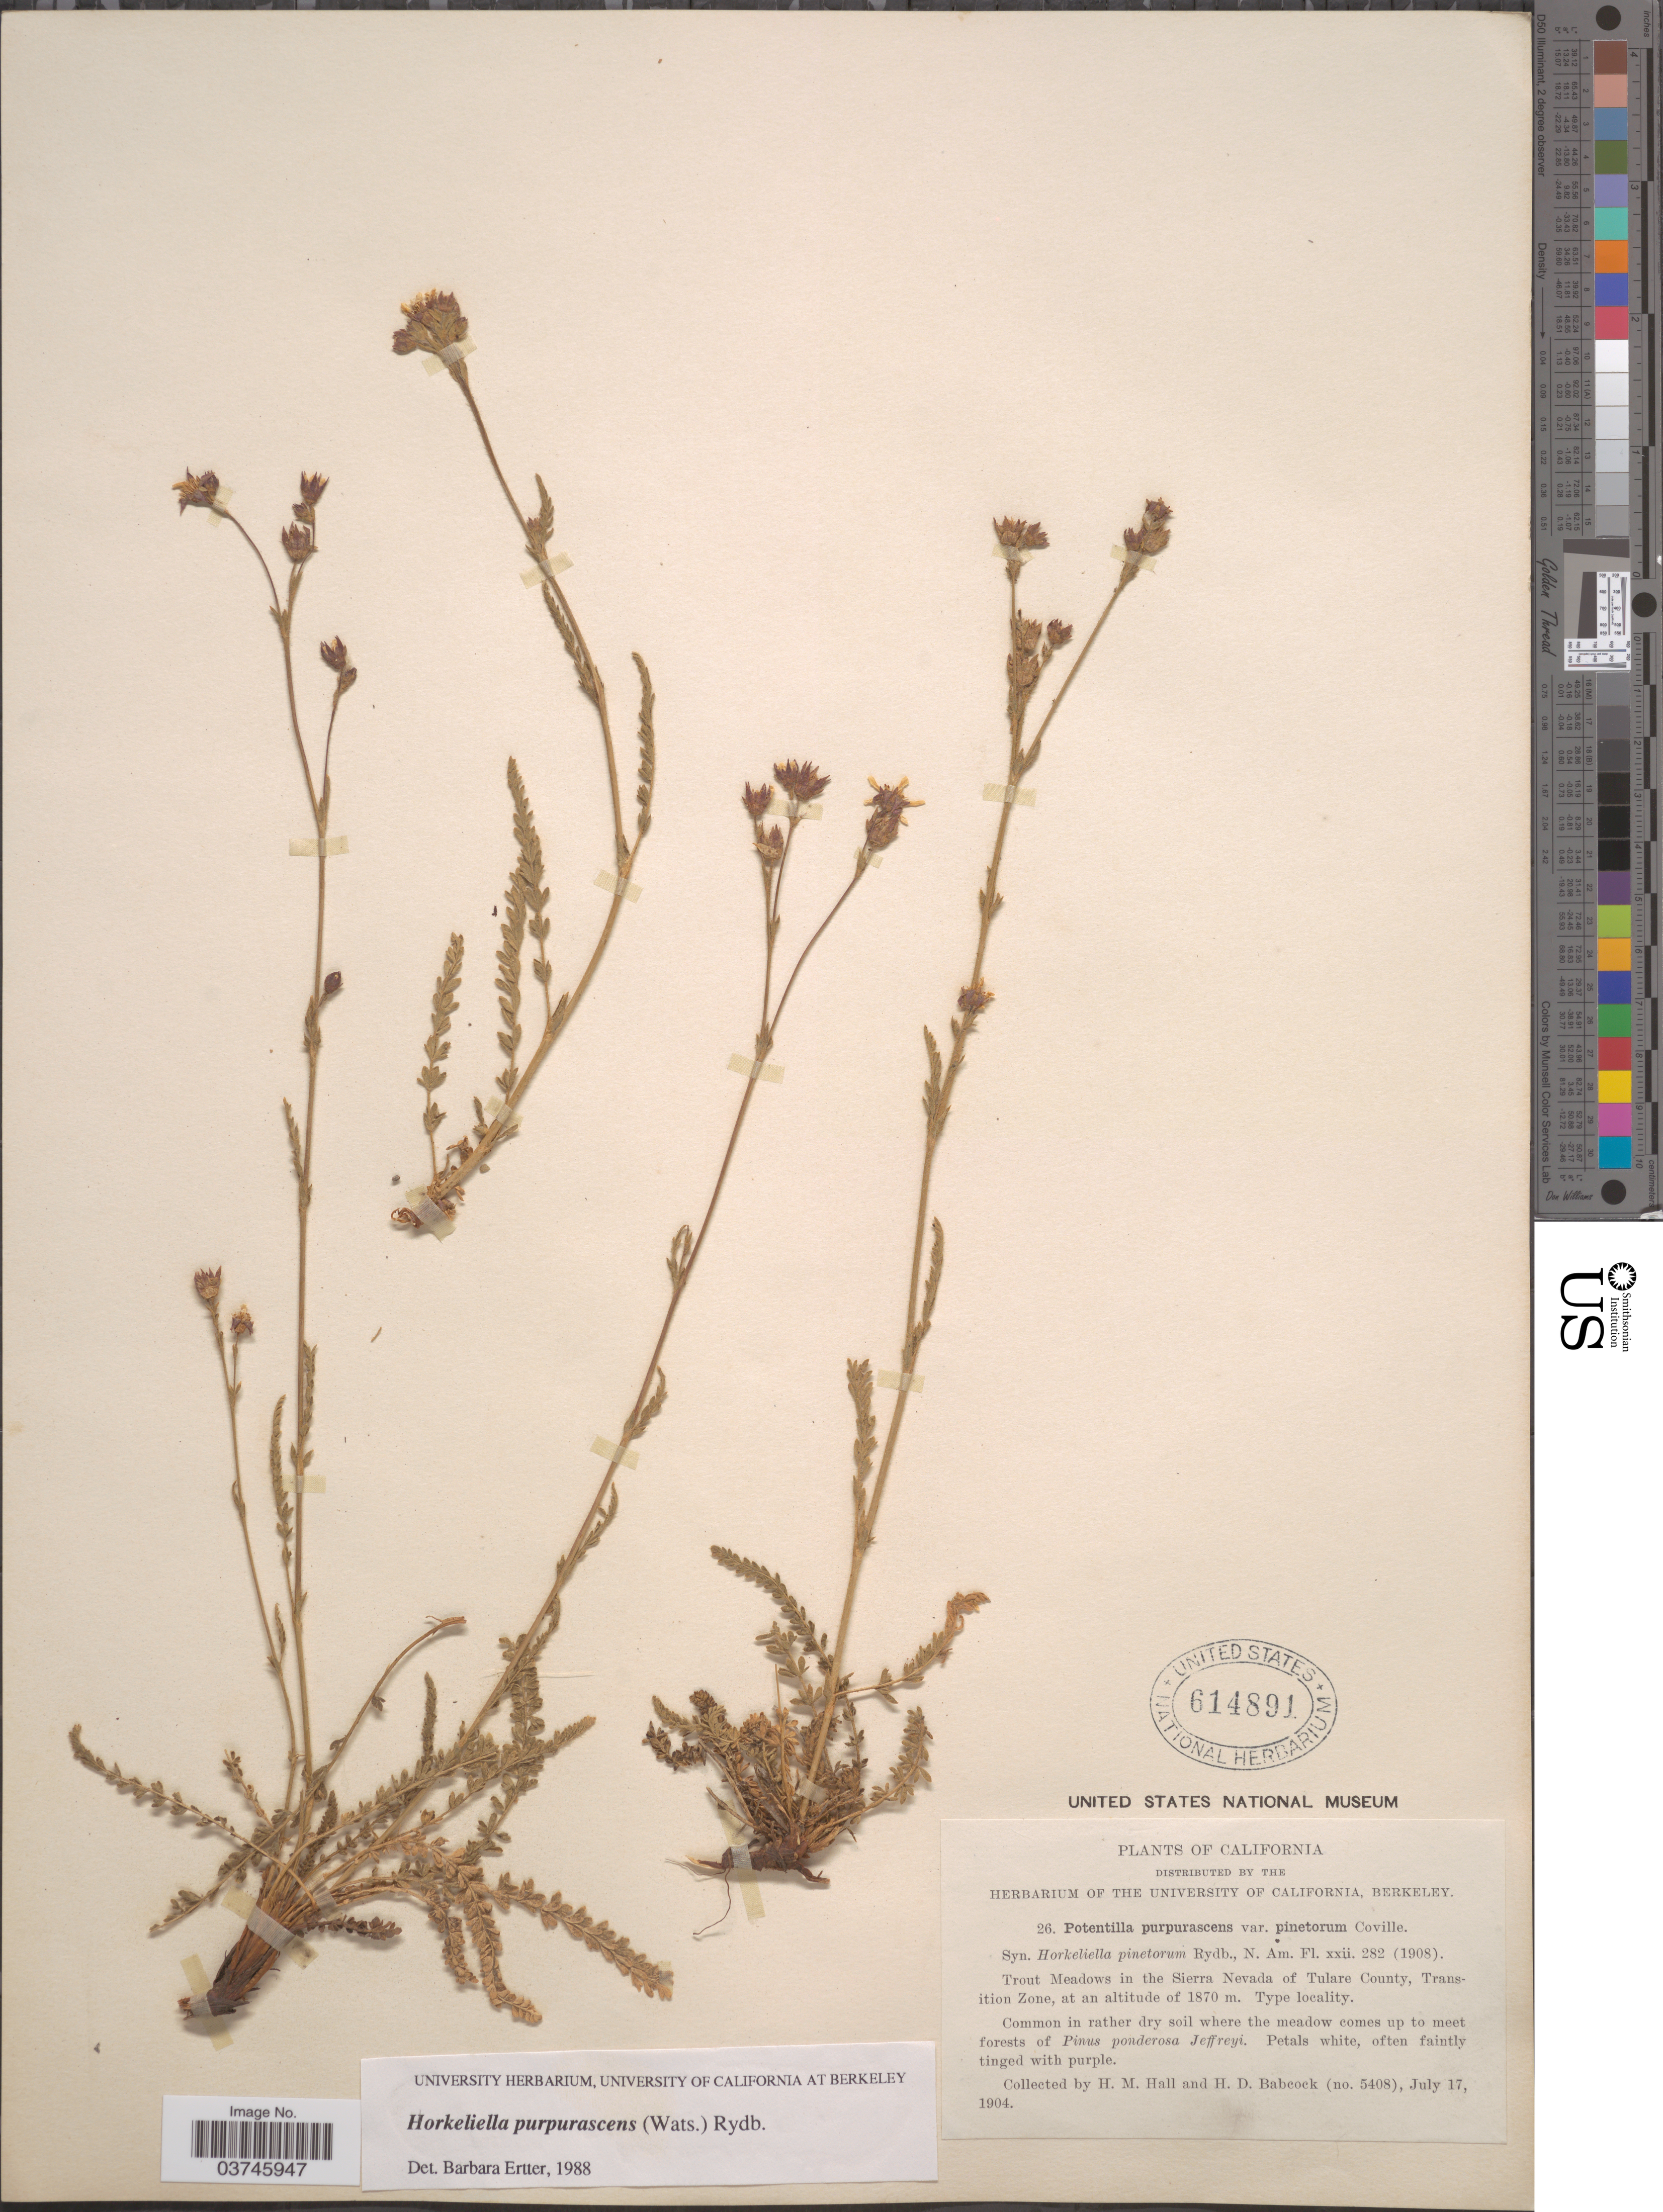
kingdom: Plantae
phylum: Tracheophyta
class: Magnoliopsida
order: Rosales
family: Rosaceae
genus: Potentilla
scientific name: Potentilla purpurascens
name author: (S. Watson) Greene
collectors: H. M. Hall & H. Babcock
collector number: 5408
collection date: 1904-07-17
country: United States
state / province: California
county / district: Tulare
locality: Trout Meadows in the Sierra Nevada of Tulare County, Transition Zone.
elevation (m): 1870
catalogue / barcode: US 614891